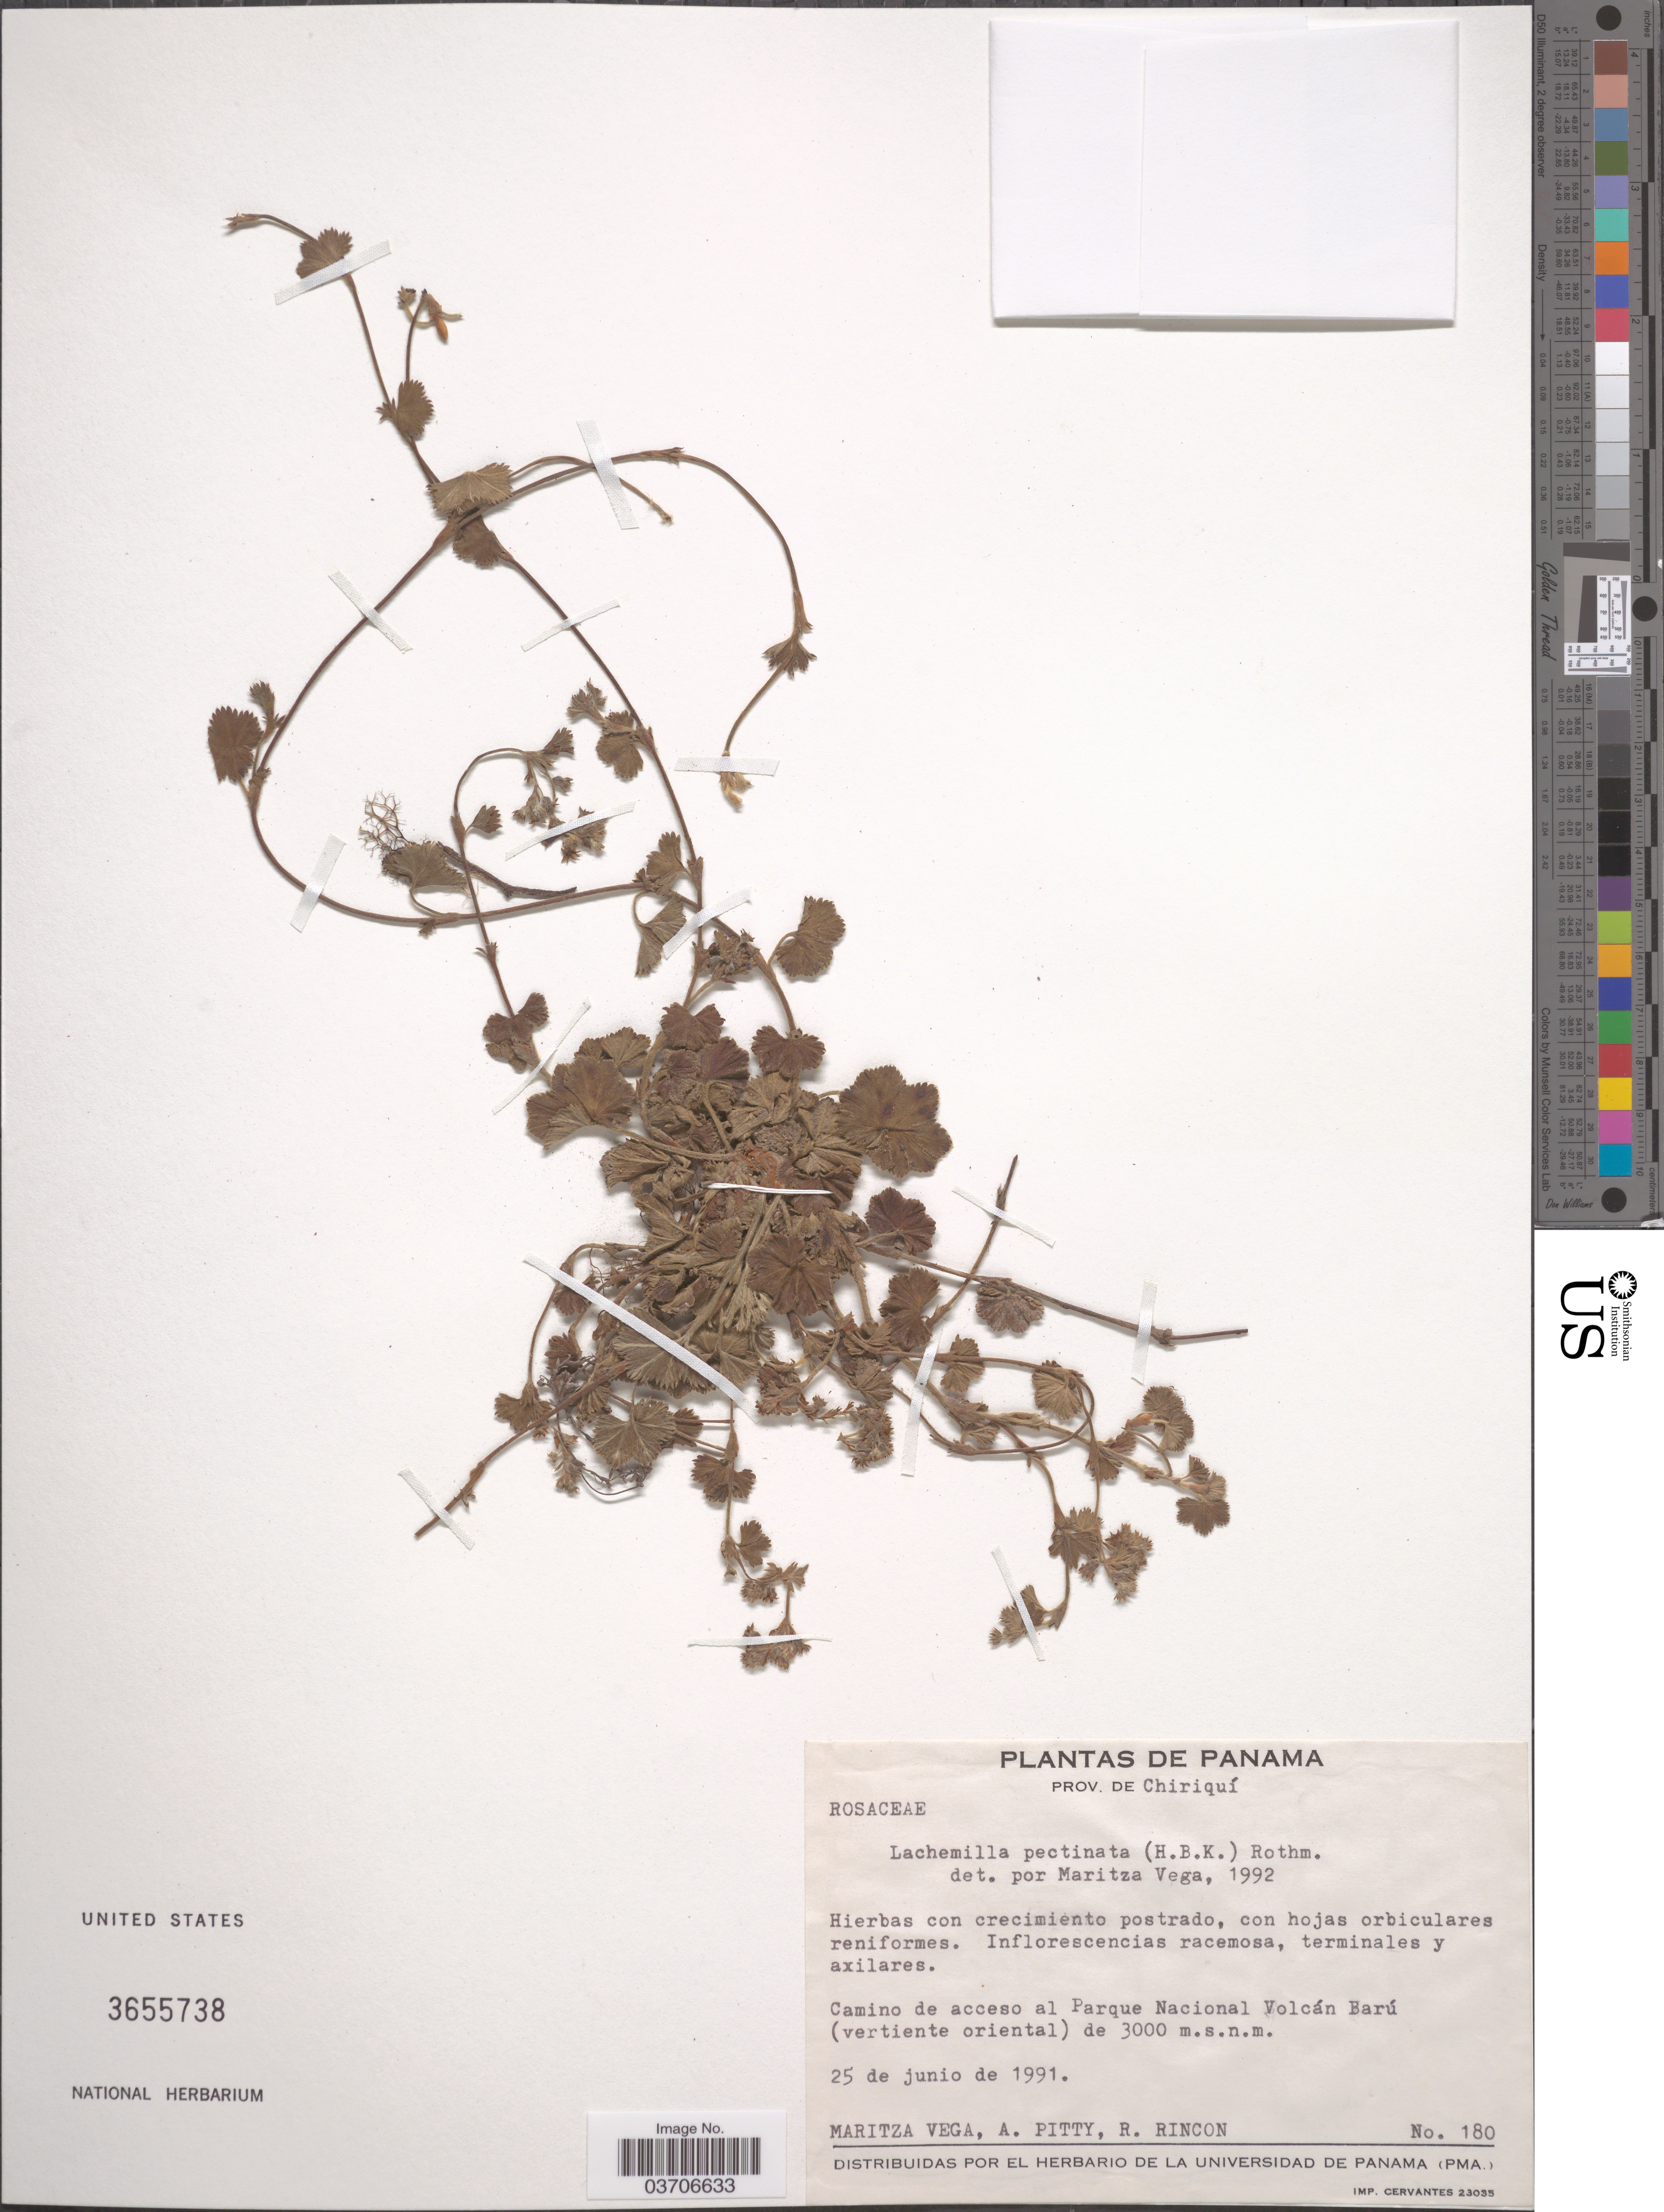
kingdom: Plantae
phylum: Tracheophyta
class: Magnoliopsida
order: Rosales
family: Rosaceae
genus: Lachemilla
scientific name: Lachemilla pectinata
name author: (Kunth) Rothm.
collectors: M. Vega, A. Pitty & R. Rincon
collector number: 180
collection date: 1991-06-25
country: Panama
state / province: Chiriqui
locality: Camino de acceso al Parque Nacional Volcán Barú (vertiente oriental).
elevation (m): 3000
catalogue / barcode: US 3655738